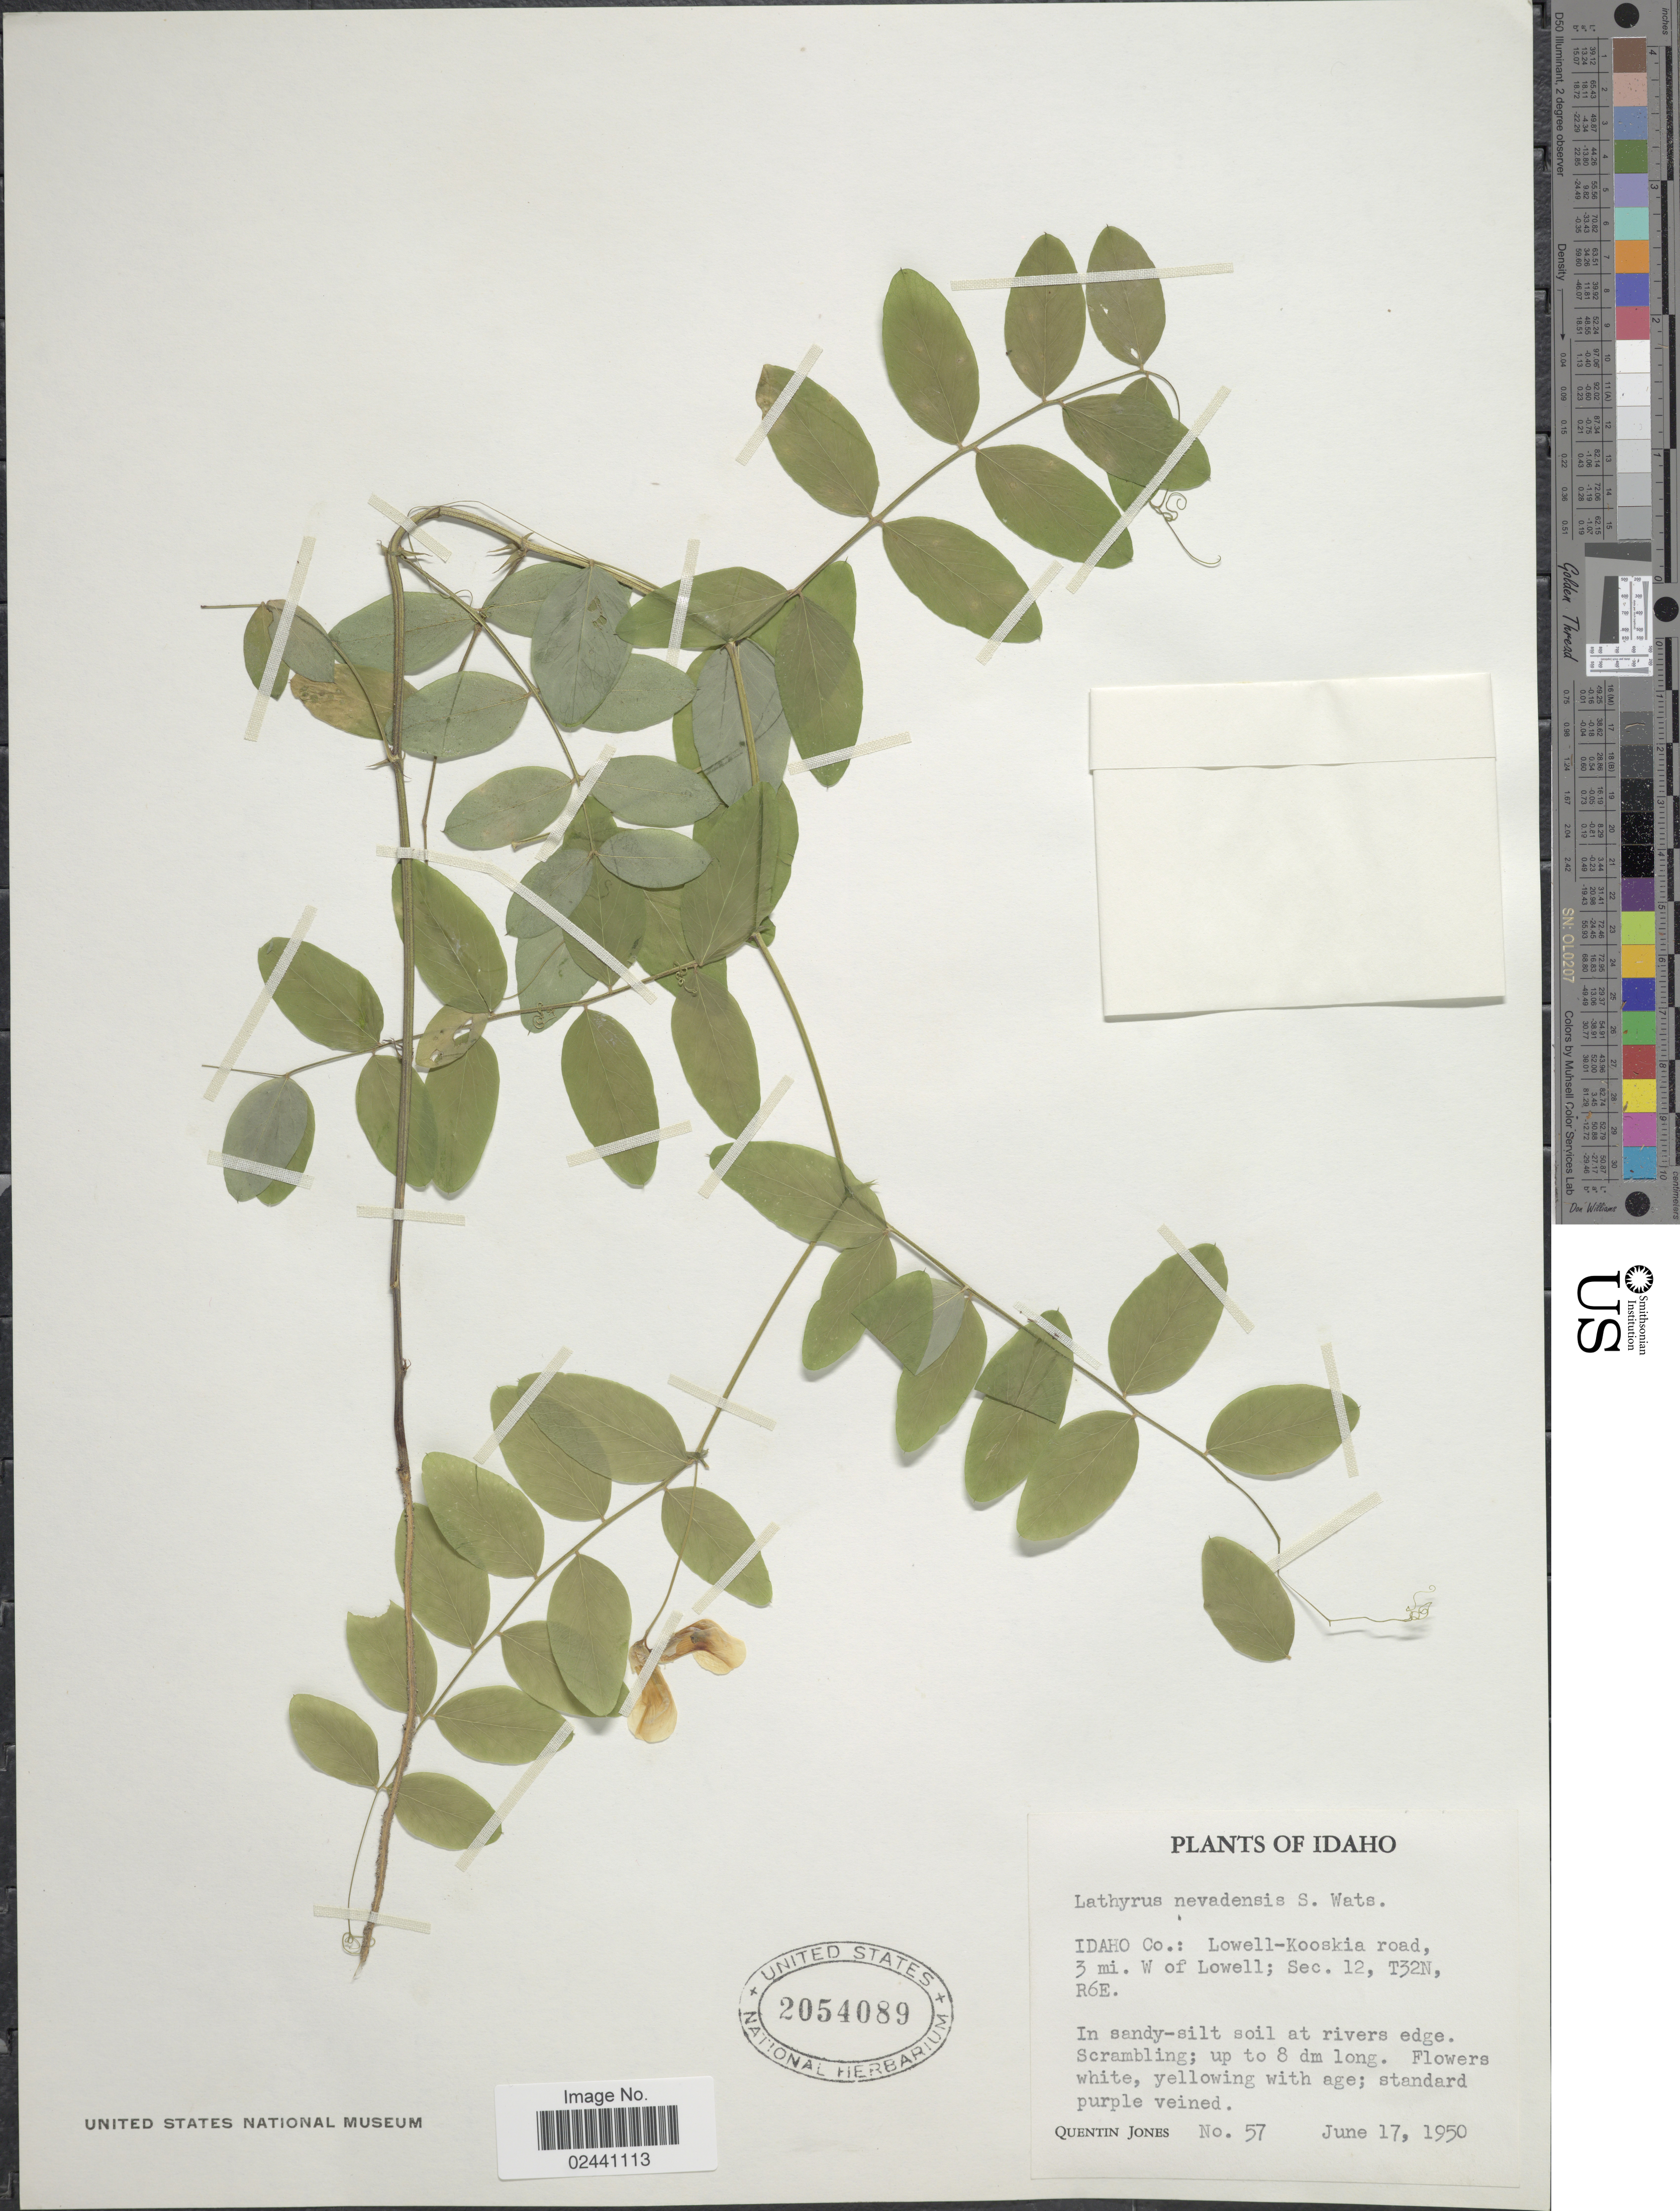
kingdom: Plantae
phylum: Tracheophyta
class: Magnoliopsida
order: Fabales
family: Fabaceae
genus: Lathyrus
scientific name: Lathyrus nevadensis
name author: S. Watson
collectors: Q. Jones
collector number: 57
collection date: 1950-06-17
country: United States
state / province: Idaho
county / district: Idaho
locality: Lowell-Kooskia road, 3 mi. W of Lowell; SEc. 12, T32N, R6E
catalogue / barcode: US 2054089